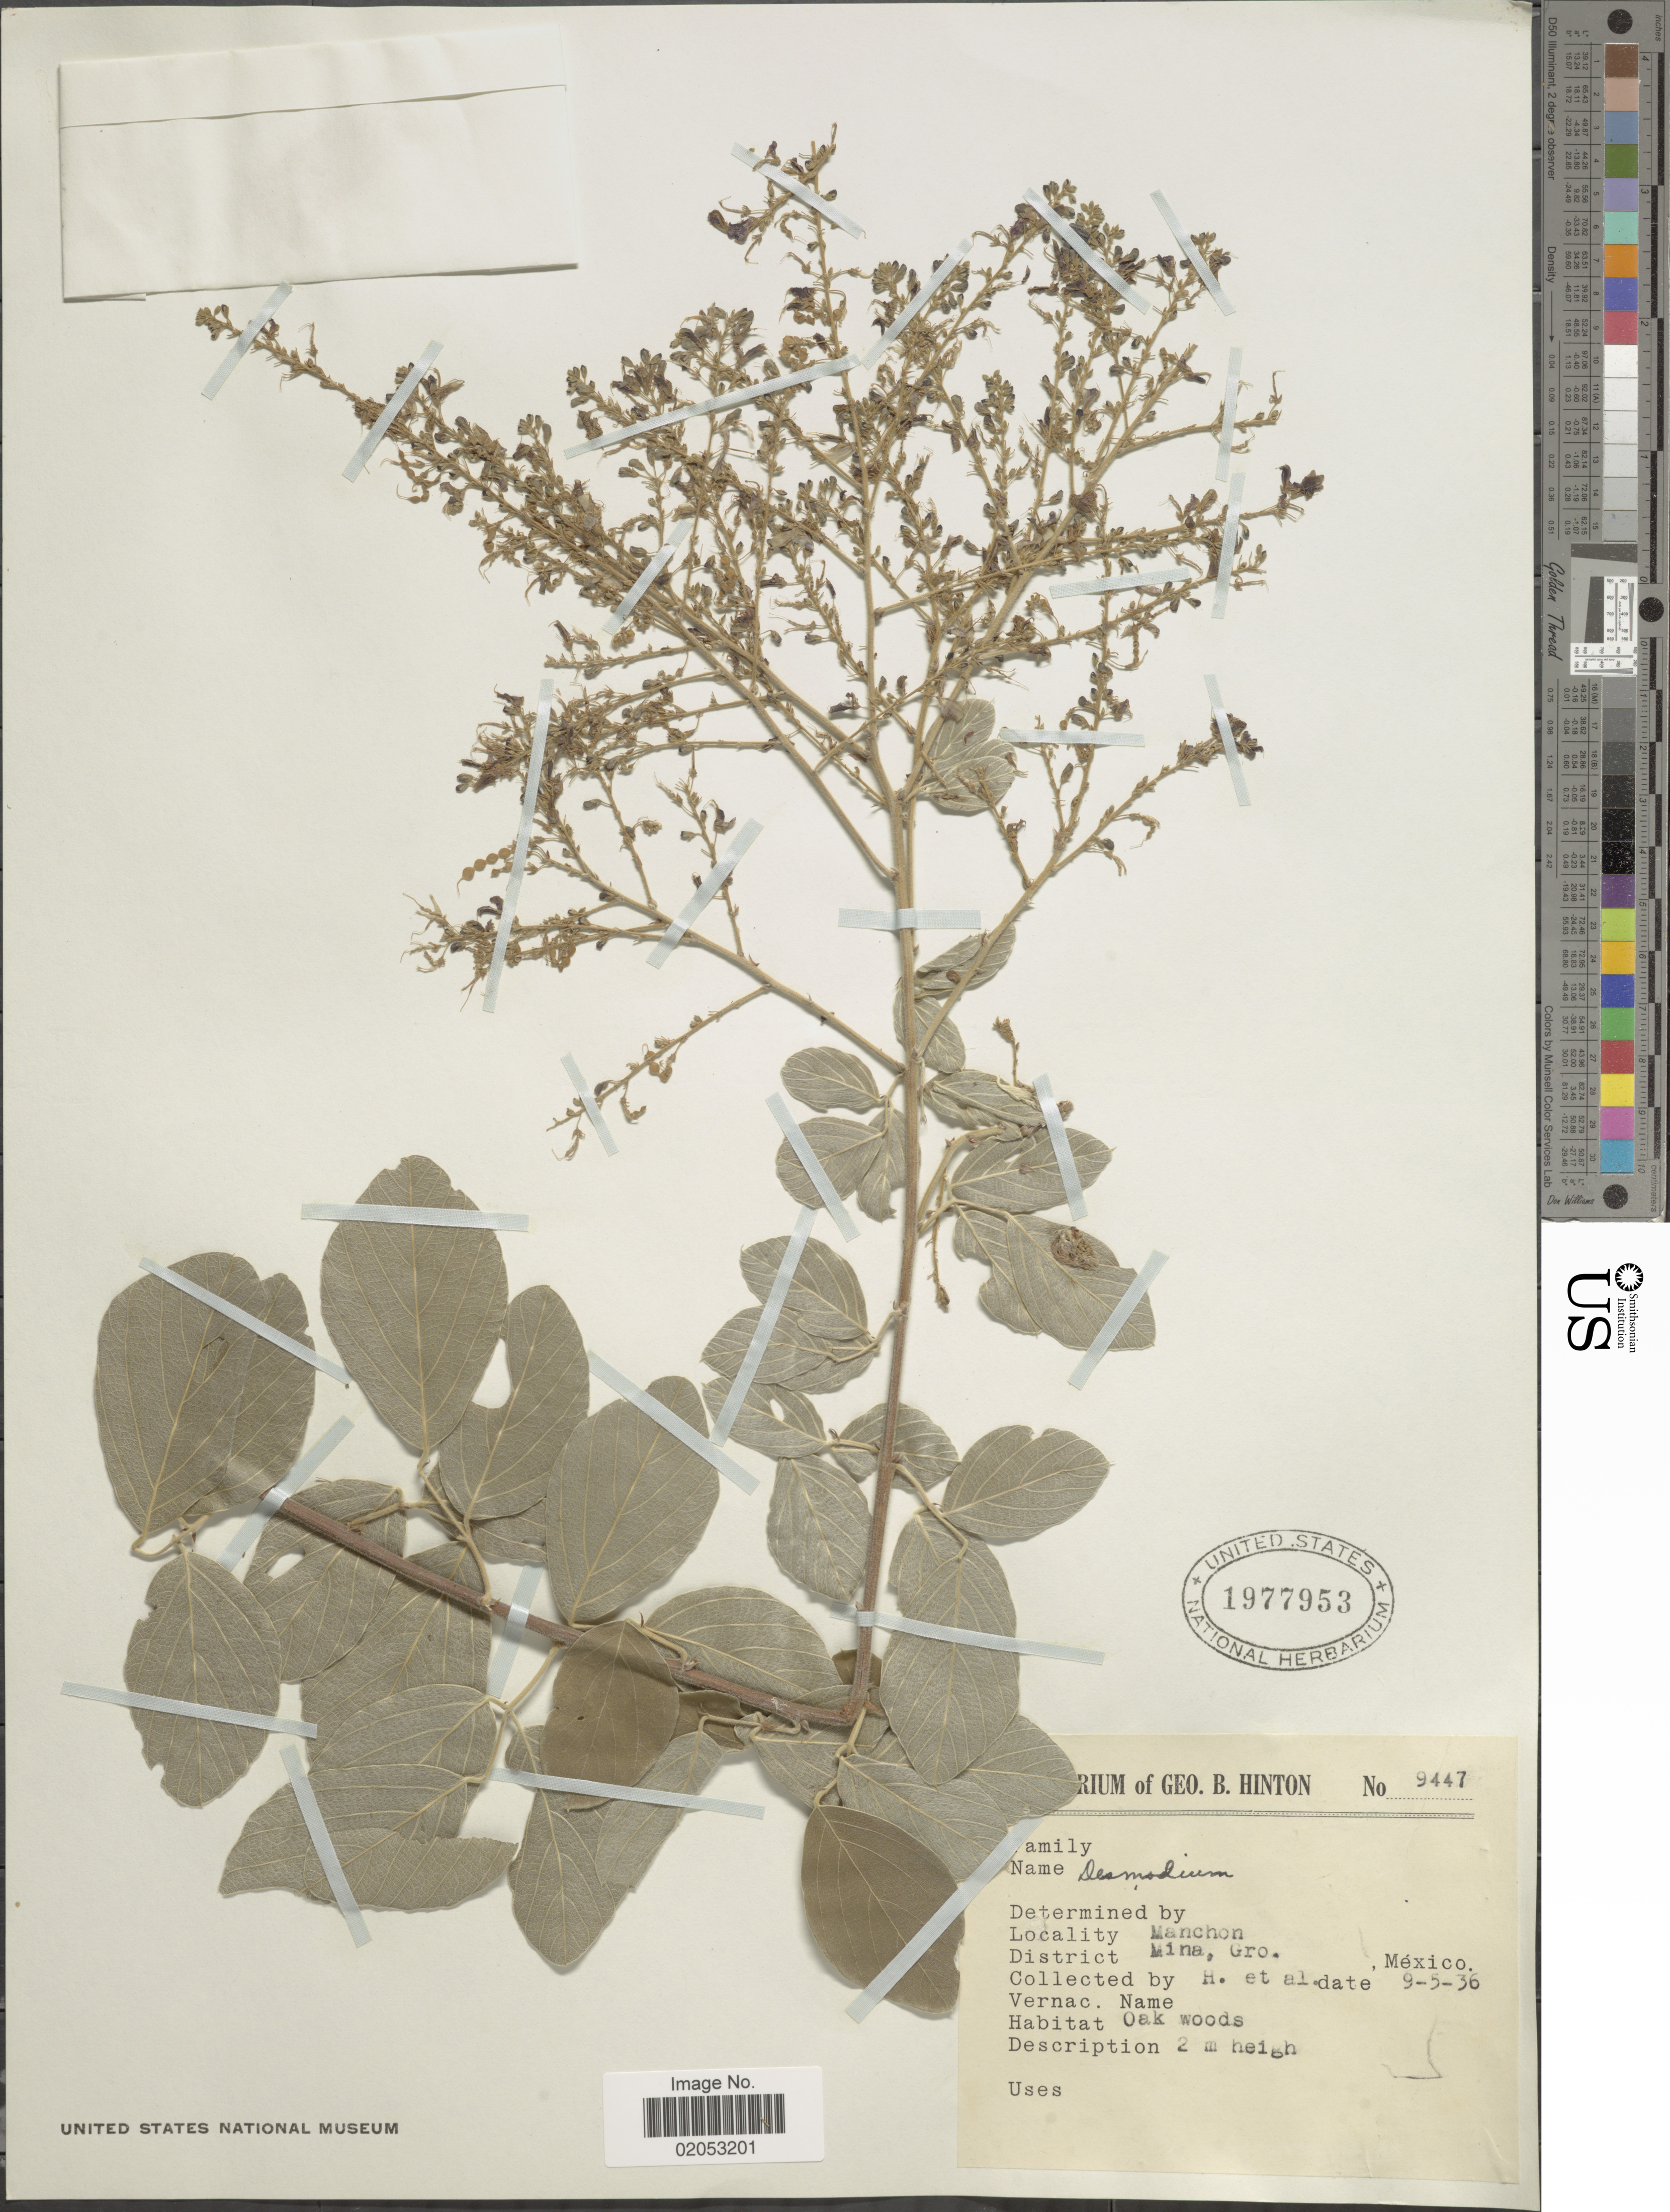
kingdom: Plantae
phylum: Tracheophyta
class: Magnoliopsida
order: Fabales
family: Fabaceae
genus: Desmodium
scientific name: Desmodium sp.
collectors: G. B. Hinton & et al.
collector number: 9447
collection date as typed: Transcribed d/m/y: 5/9/36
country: Mexico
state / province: Guerrero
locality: Manchon, District Mina, Gro.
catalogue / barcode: US 1977953